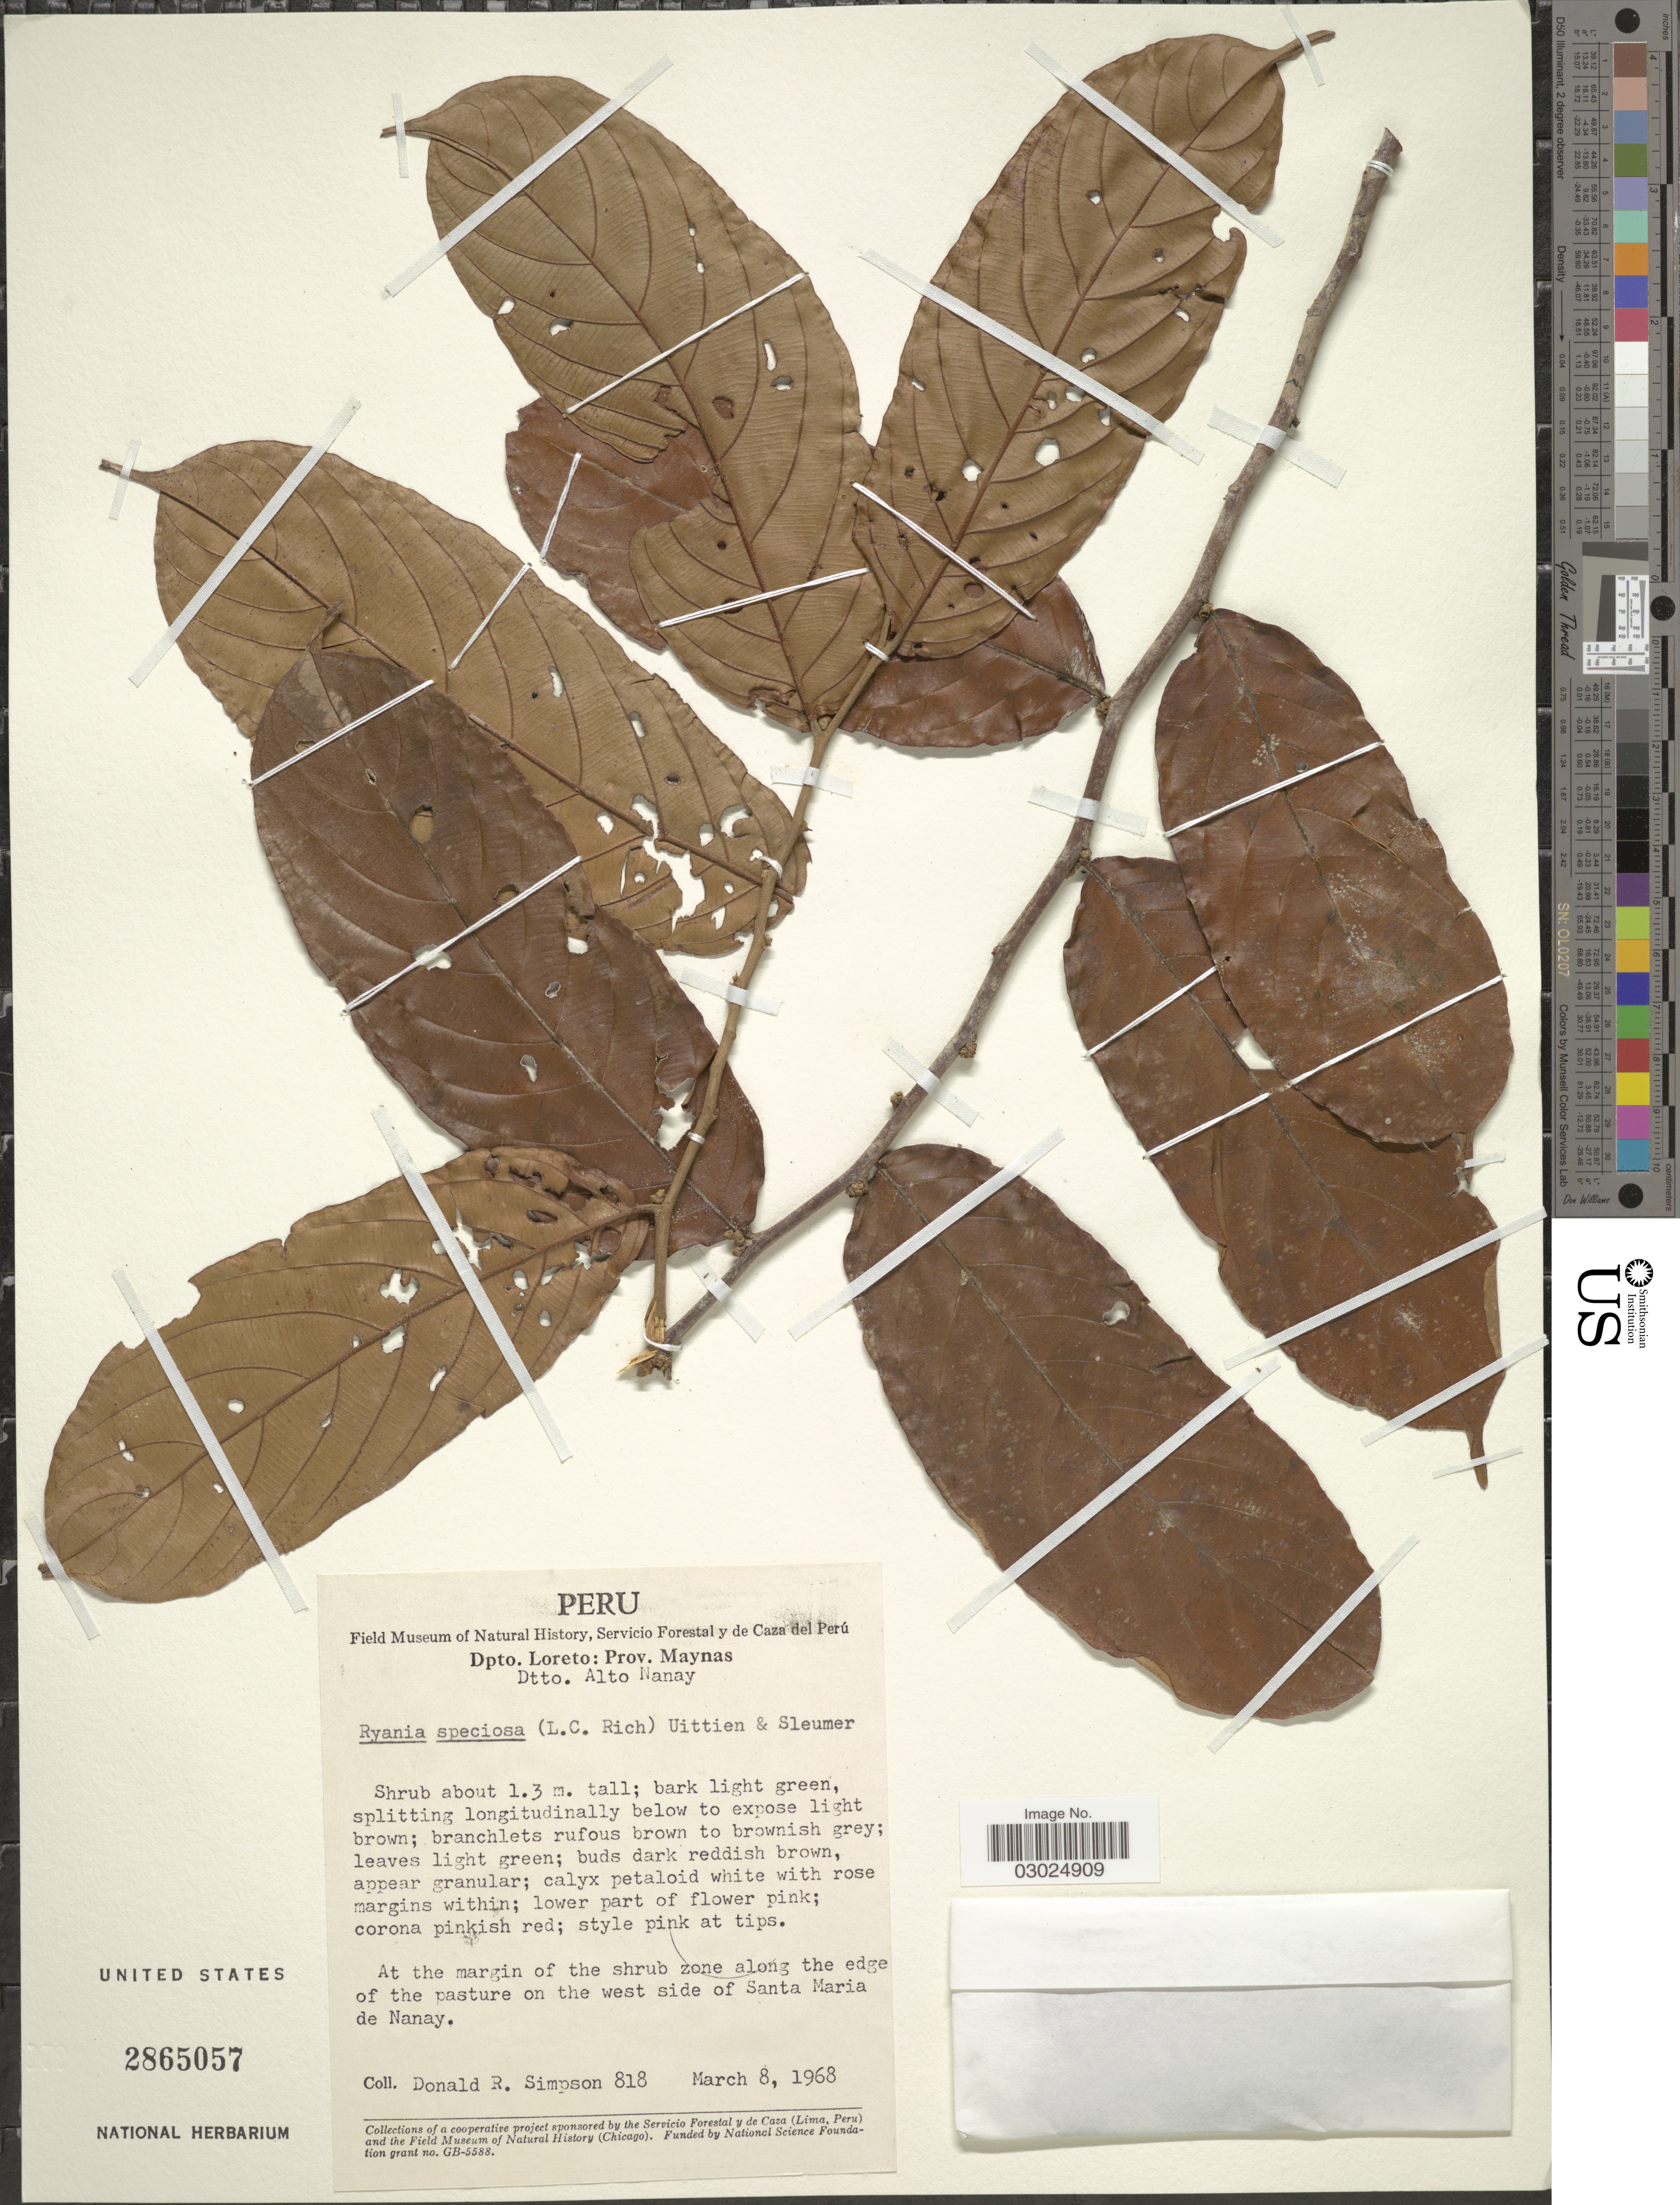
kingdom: Plantae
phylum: Tracheophyta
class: Magnoliopsida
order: Malpighiales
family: Salicaceae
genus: Ryania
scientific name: Ryania speciosa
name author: Vahl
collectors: D. R. Simpson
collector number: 818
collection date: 1968-03-08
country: Peru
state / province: Loreto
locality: Dpto. Loreto: Prov. Maynas. Dtto. Alto Nanay. At the margin of the shrub zone along the edge of the pasture on the west side of Santa Maria de Nanay.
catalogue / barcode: US 2865057